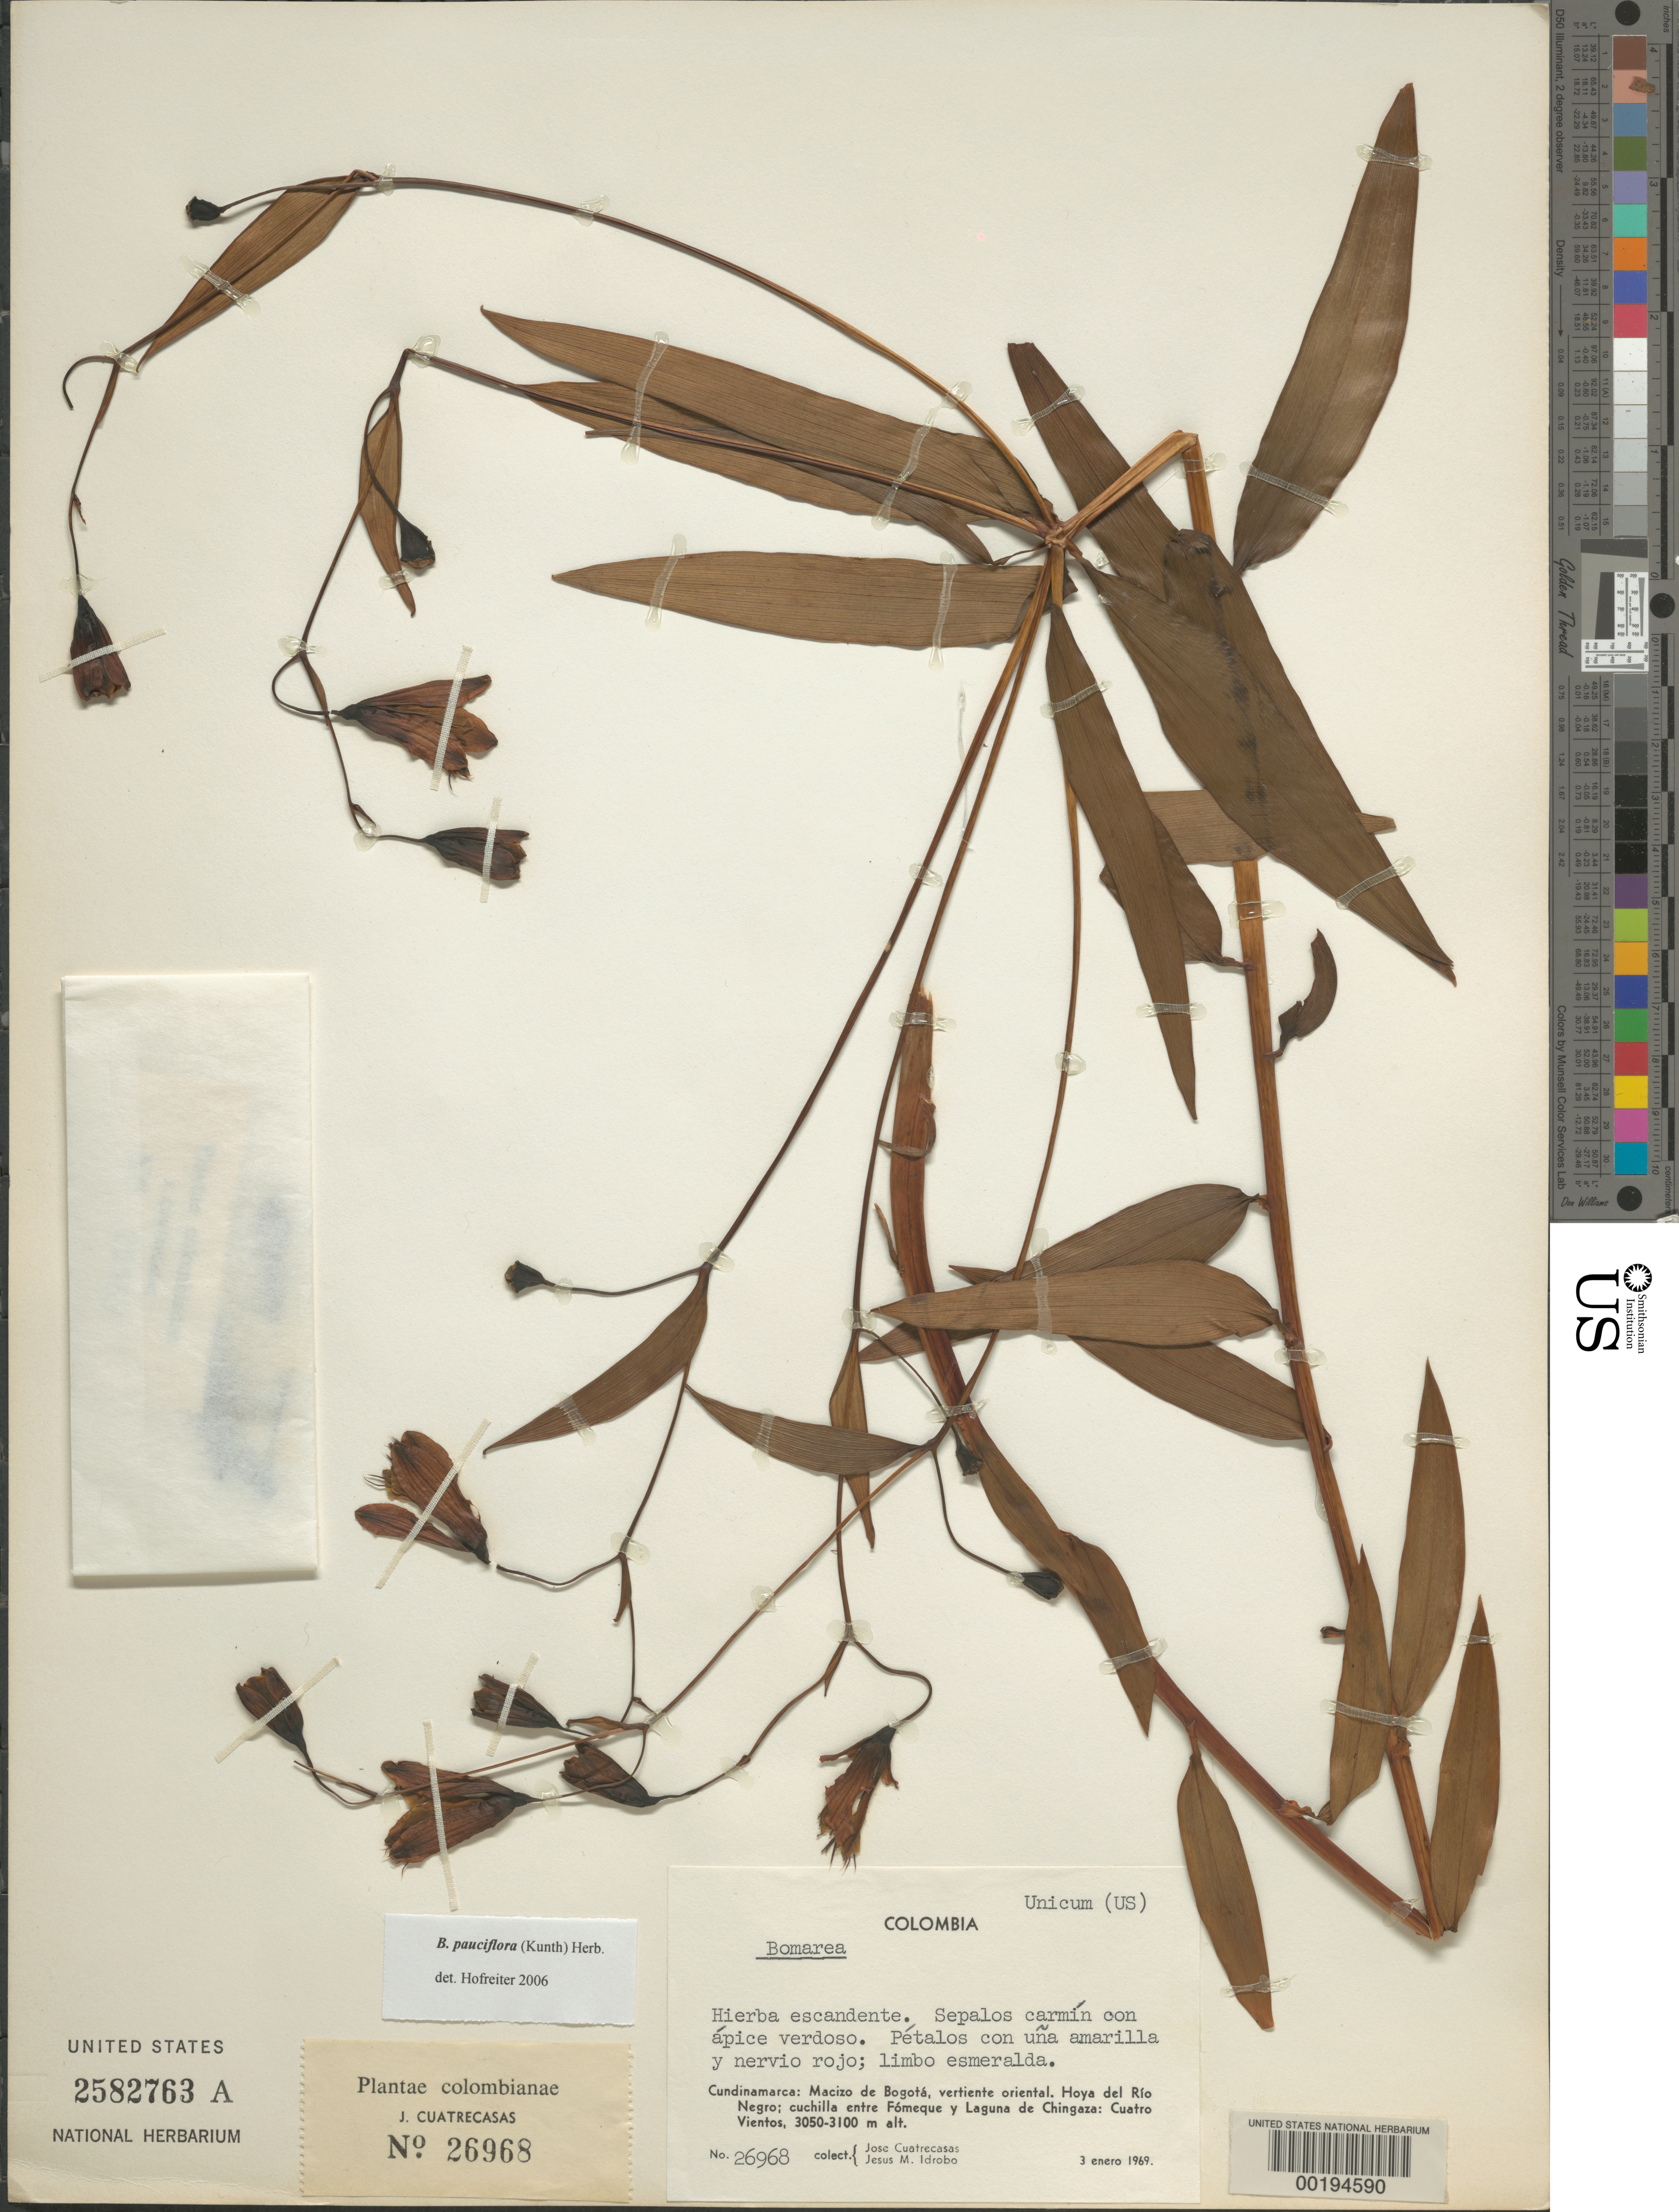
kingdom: Plantae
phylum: Tracheophyta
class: Liliopsida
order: Liliales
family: Alstroemeriaceae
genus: Bomarea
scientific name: Bomarea sp.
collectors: J. Cuatrecasas & J. M. Idrobo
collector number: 26968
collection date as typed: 03 Jan 1969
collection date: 1969-01-03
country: Colombia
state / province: Cundinamarca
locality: Macizo de Bogota, E slope; Valley of the Rio Negro; mountain range between Fomeque and Laguna de Chingaza: Cuatro Vientos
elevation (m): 3050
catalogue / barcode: US 2582763A